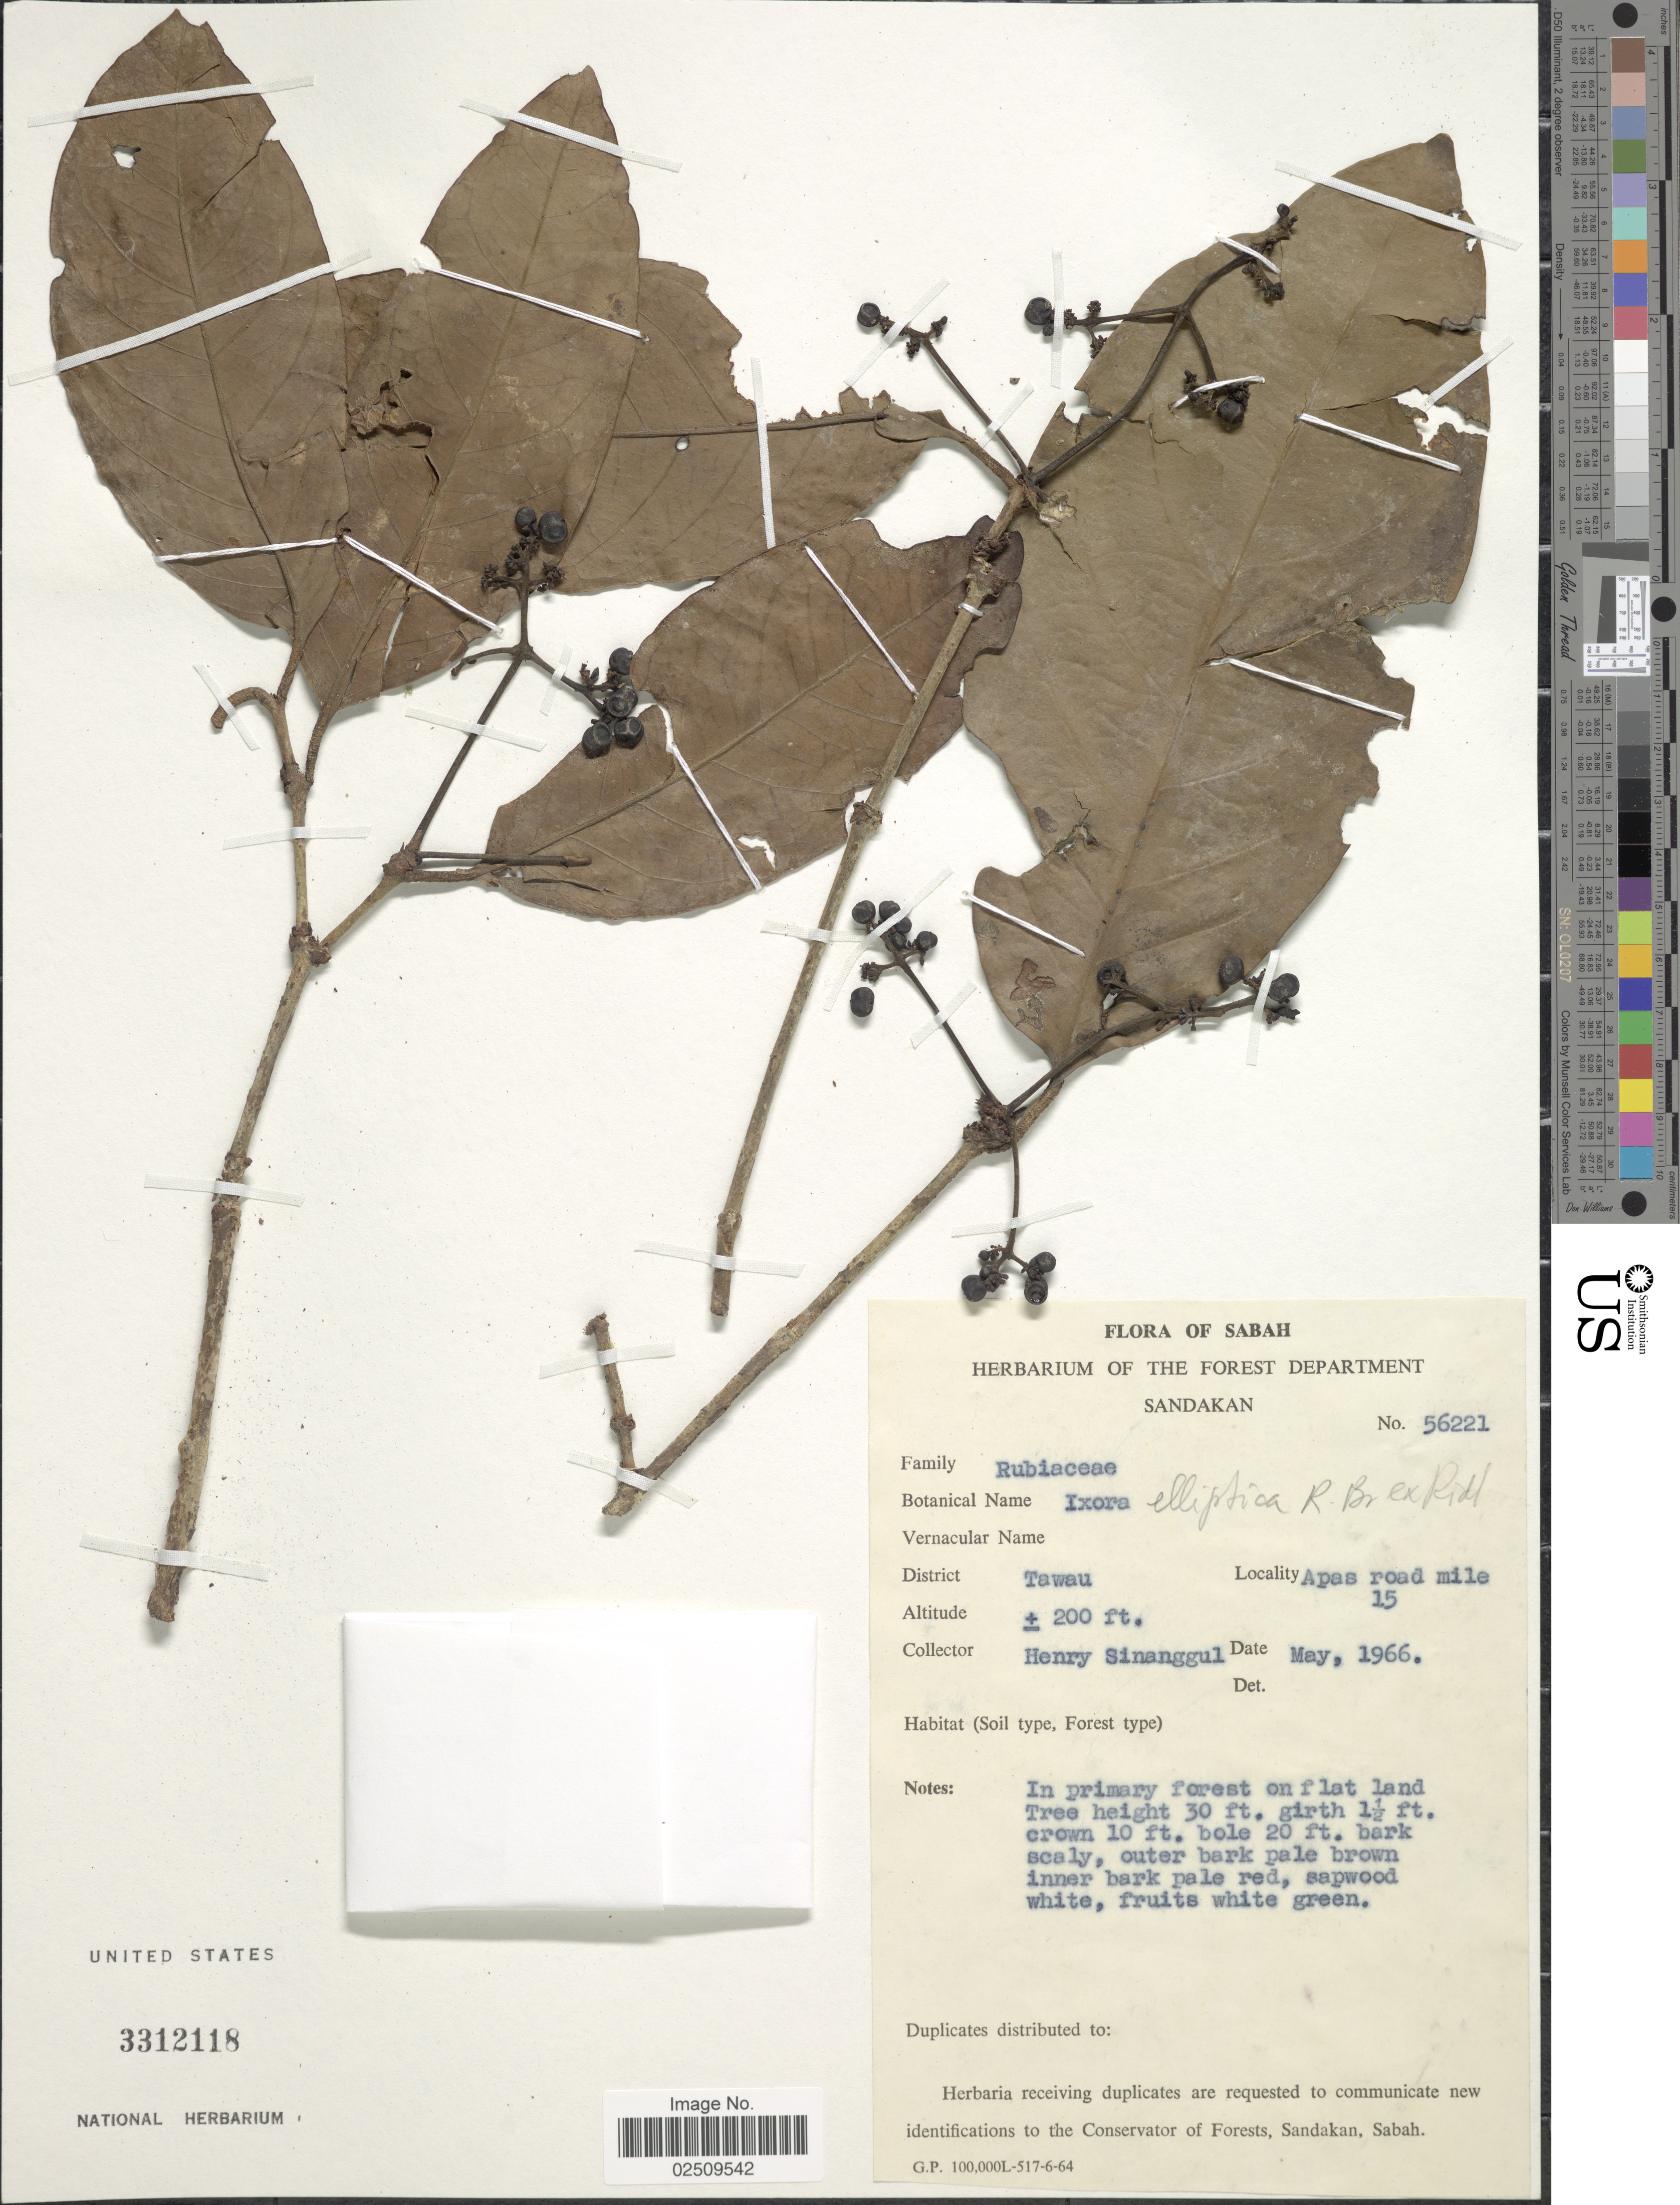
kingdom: Plantae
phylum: Tracheophyta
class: Magnoliopsida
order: Gentianales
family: Rubiaceae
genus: Ixora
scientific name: Ixora elliptica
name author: R. Br. ex Ridl.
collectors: H. Sinanggul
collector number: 56221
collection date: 1966-05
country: Malaysia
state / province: Sabah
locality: District Tawau, Apas road mile 15, In primary forest on flat land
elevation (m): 61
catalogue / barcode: US 3312118